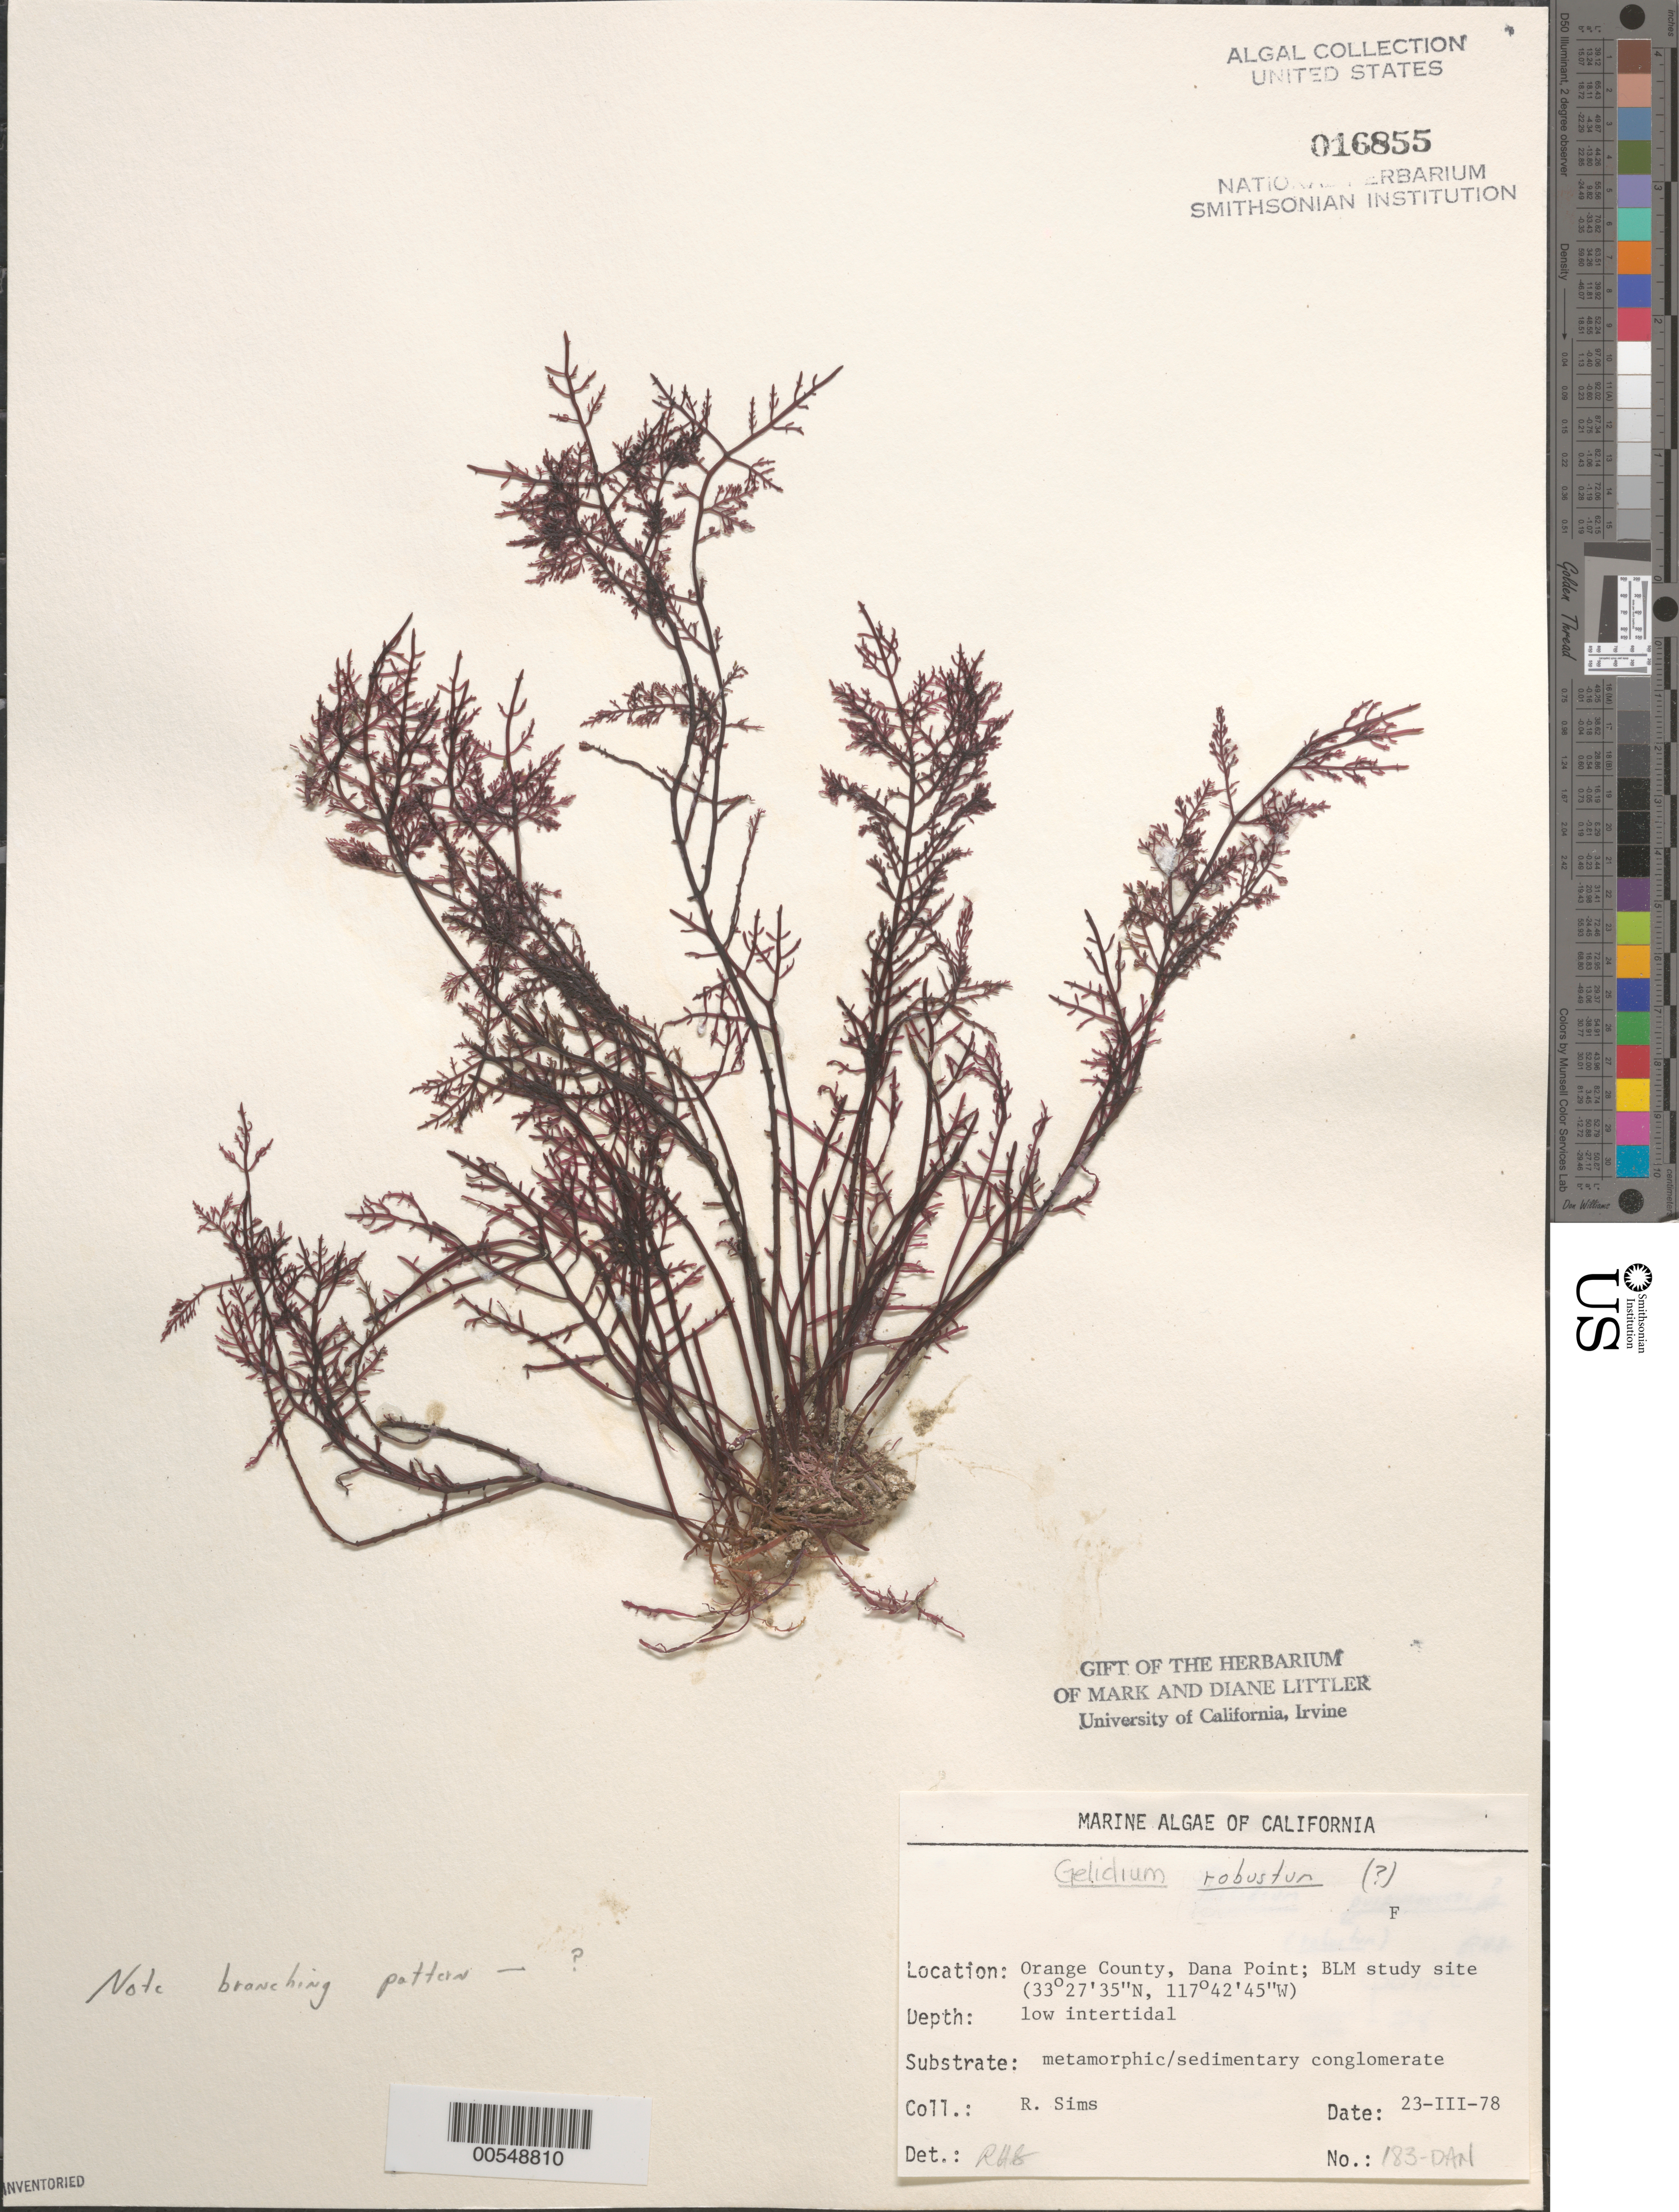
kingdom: Plantae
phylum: Rhodophyta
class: Florideophyceae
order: Gelidiales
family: Gelidiaceae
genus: Gelidium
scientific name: Gelidium robustum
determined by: Sims, Robert H.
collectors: R. H. Sims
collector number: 183-dan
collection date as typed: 23 Mar 1978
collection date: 1978-03-23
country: United States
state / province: California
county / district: Orange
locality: Dana Point, 1 km north of marina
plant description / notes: BLM-SOCALBIGHT Rocky Intertidal Survey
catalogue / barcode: US 16855